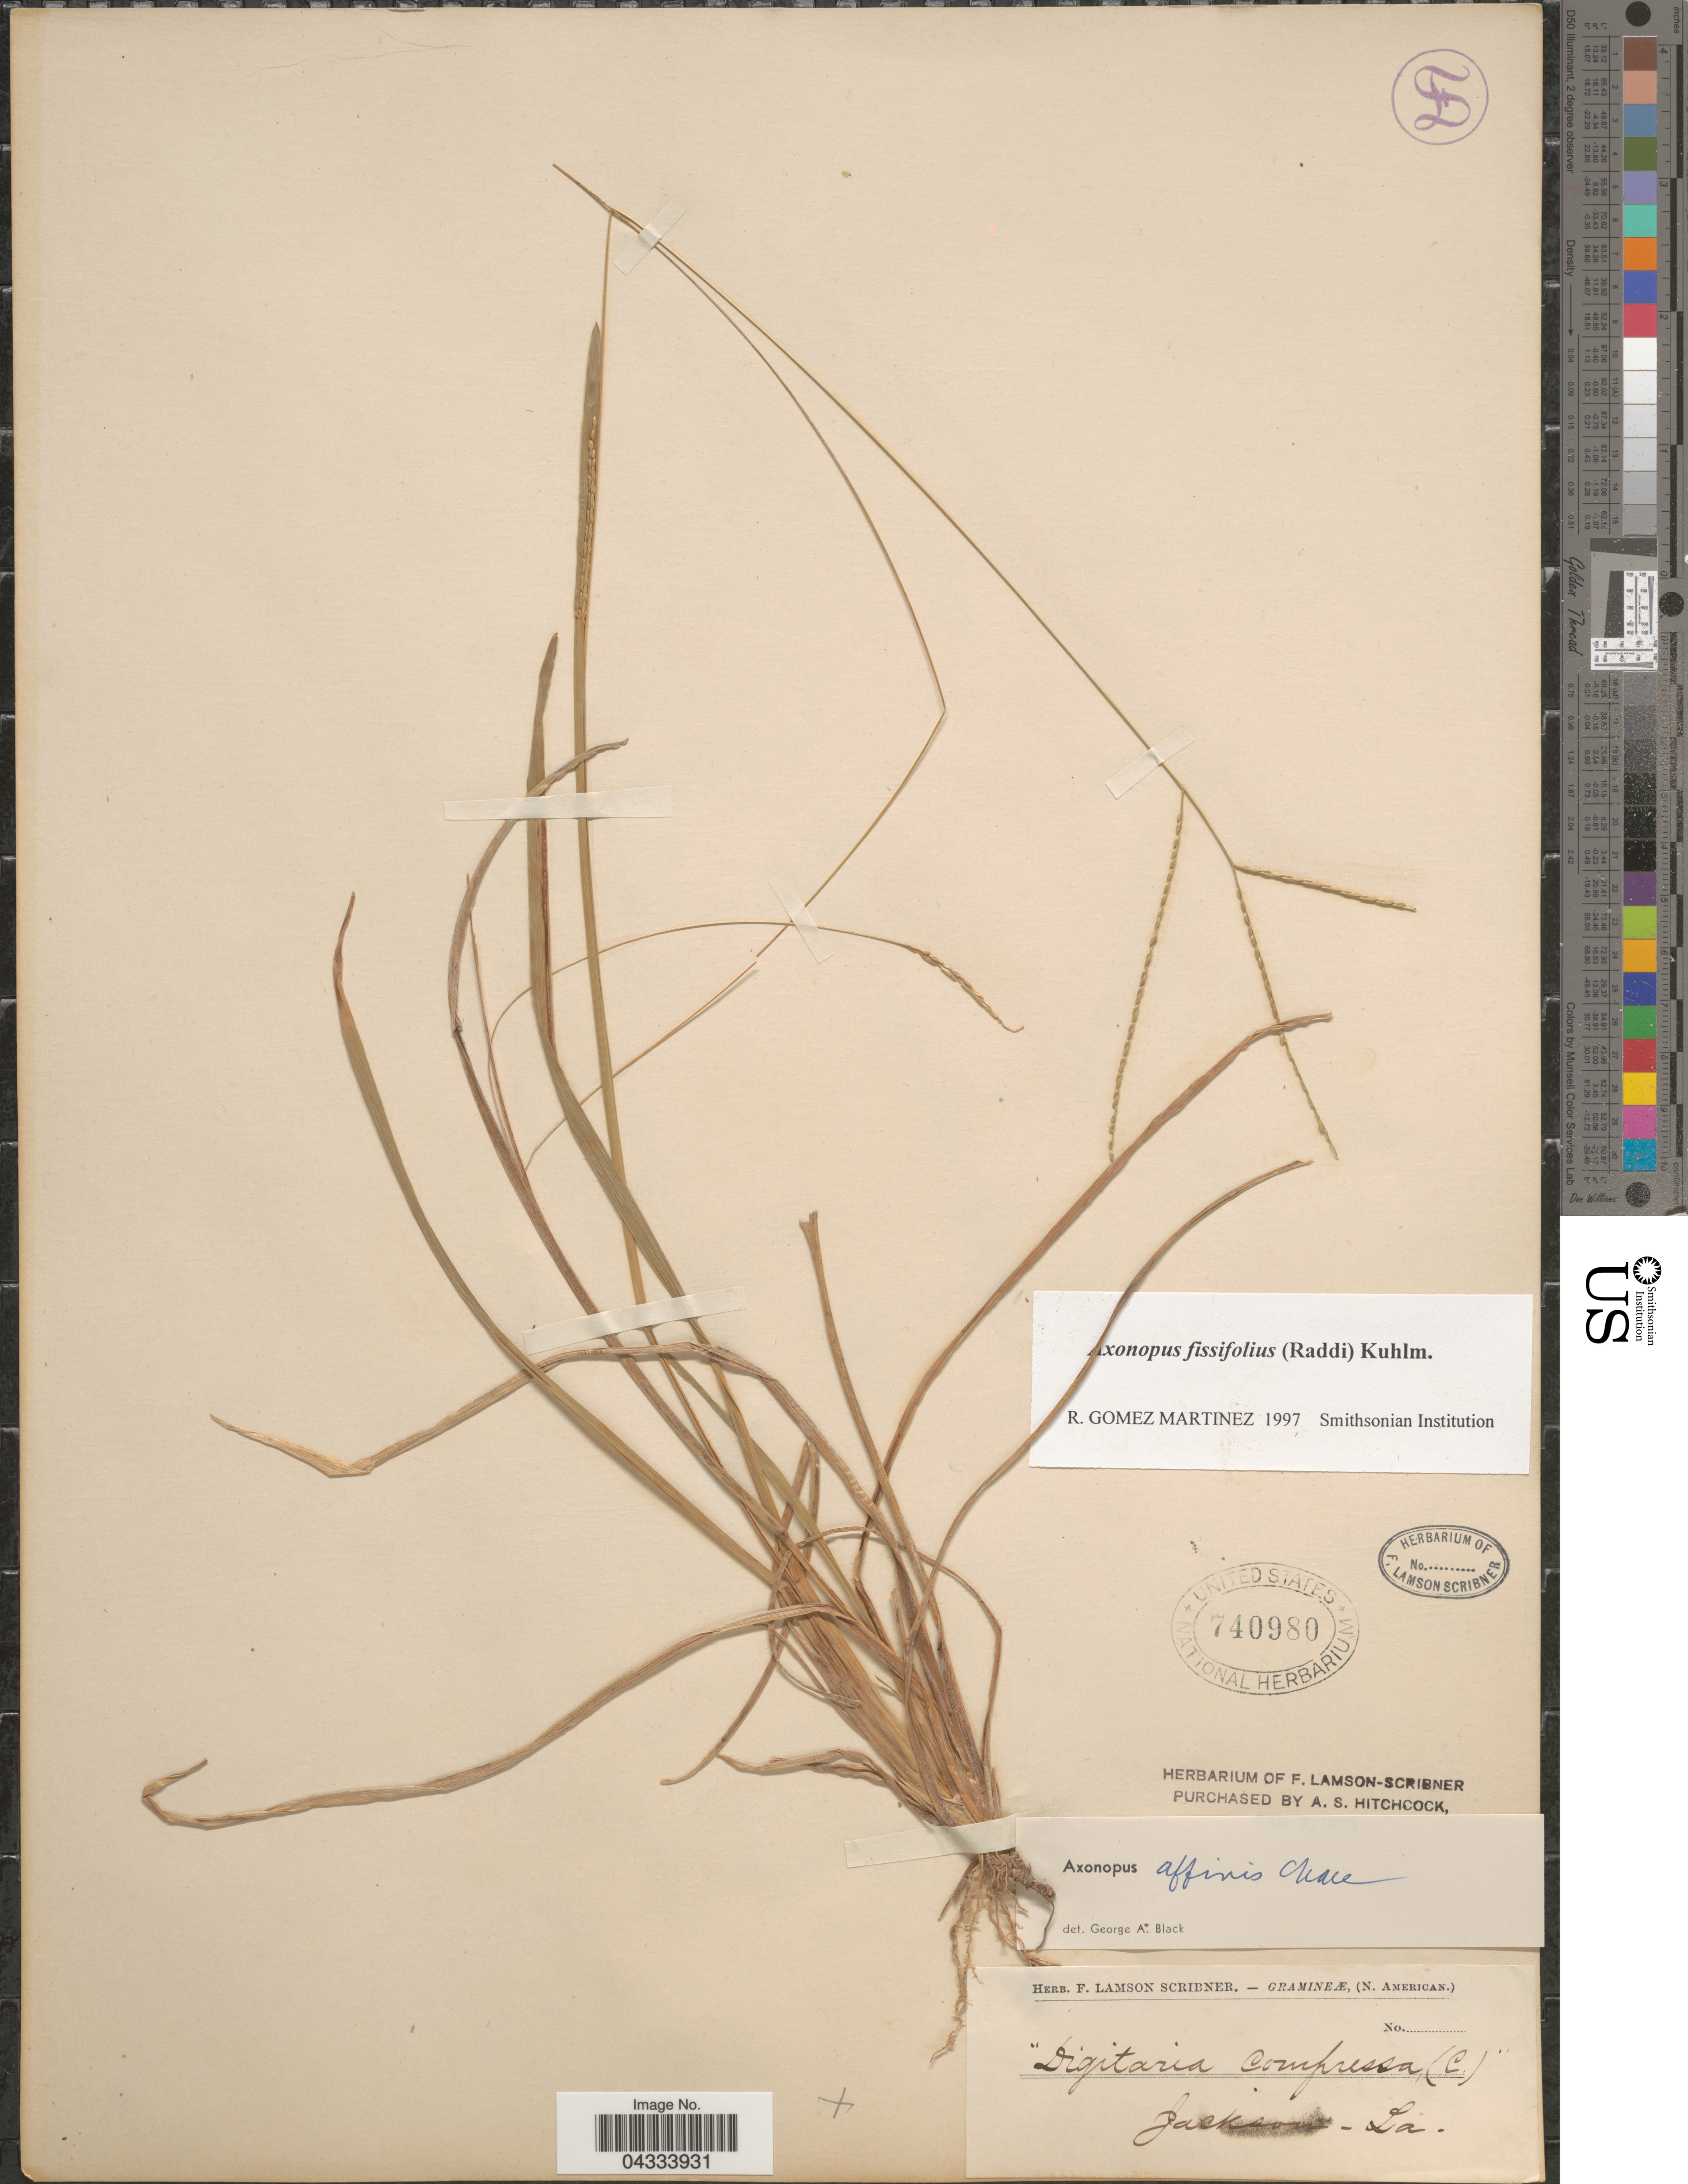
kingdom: Plantae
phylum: Tracheophyta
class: Liliopsida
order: Poales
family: Poaceae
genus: Axonopus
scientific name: Axonopus fissifolius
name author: (Raddi) Kuhlm.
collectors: ex herb. F. Lamson Scribner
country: United States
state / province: Louisiana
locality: Jackson.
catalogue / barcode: US 740980